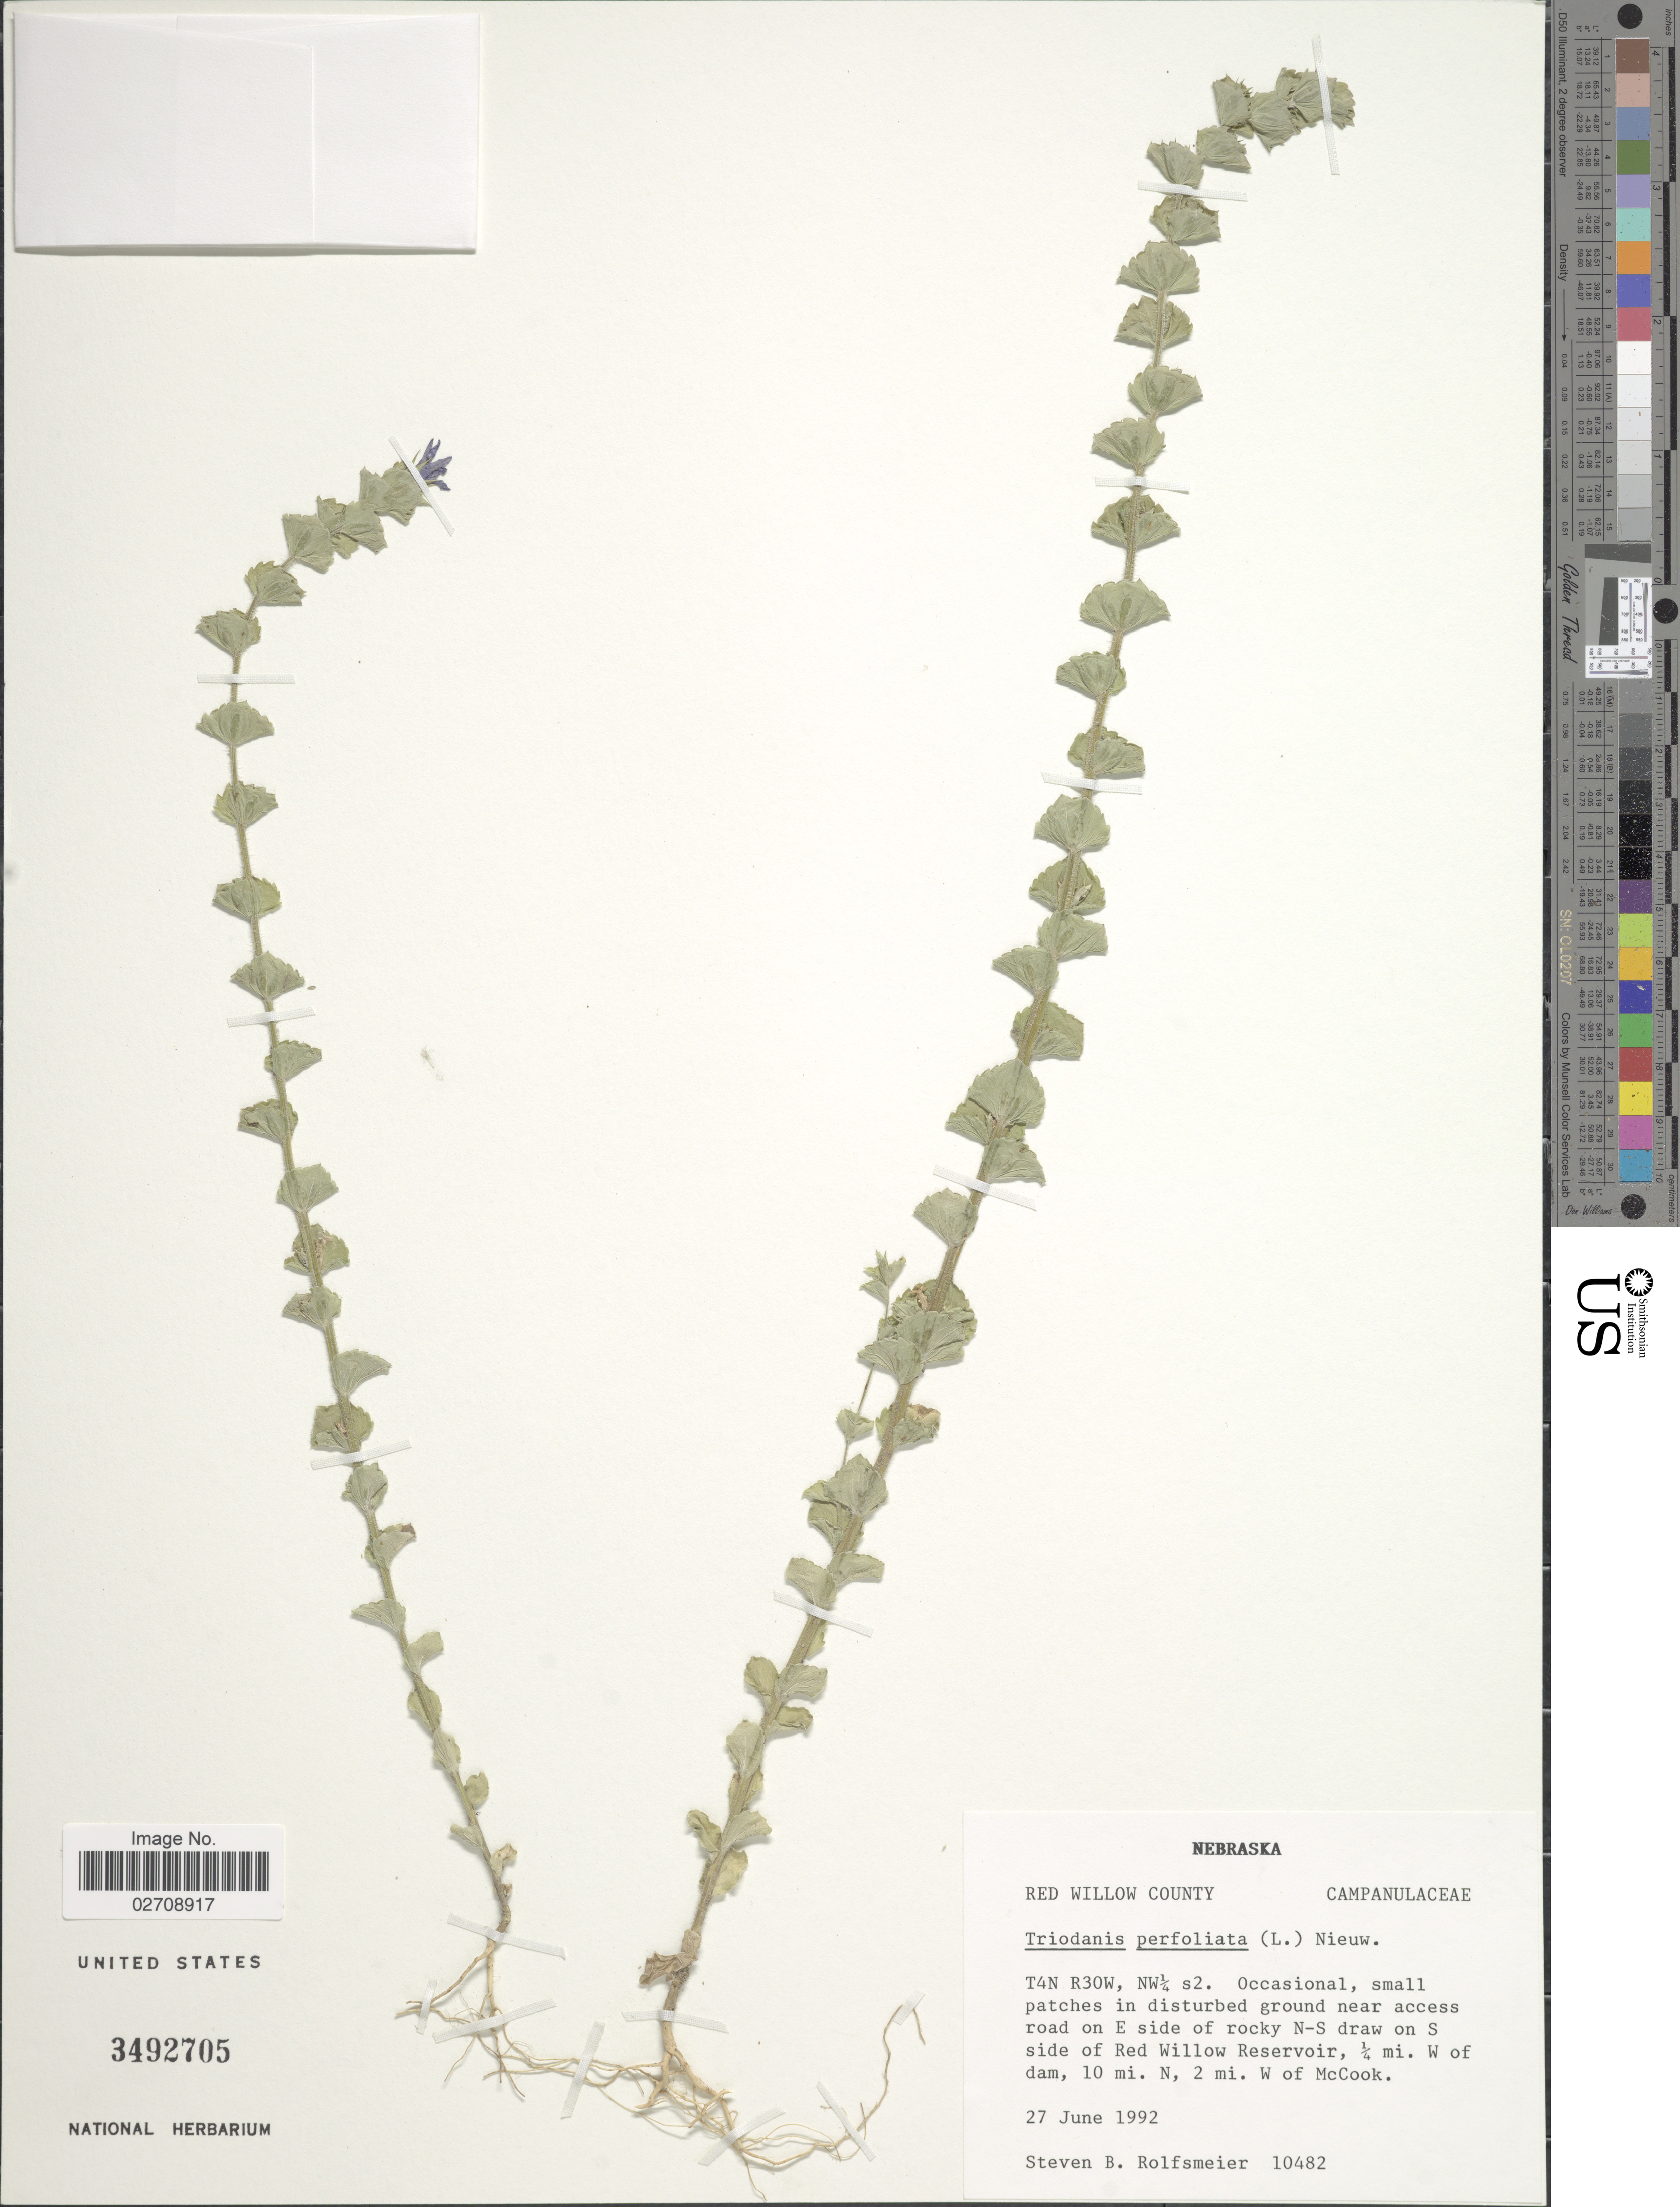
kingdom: Plantae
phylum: Tracheophyta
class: Magnoliopsida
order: Asterales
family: Campanulaceae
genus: Triodanis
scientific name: Triodanis perfoliata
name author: (L.) Nieuwl.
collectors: S. Rolfsmeier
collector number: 10482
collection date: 1992-06-27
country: United States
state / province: Nebraska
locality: Red Willow County, T4N R30W, NW¼ s2, near access road on E side of rocky N-S draw on S side of Red Willow Reservoir, ¼ mi. W of dam, 10 mi. N, 2 mi. W. of McCook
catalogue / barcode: US 3492705